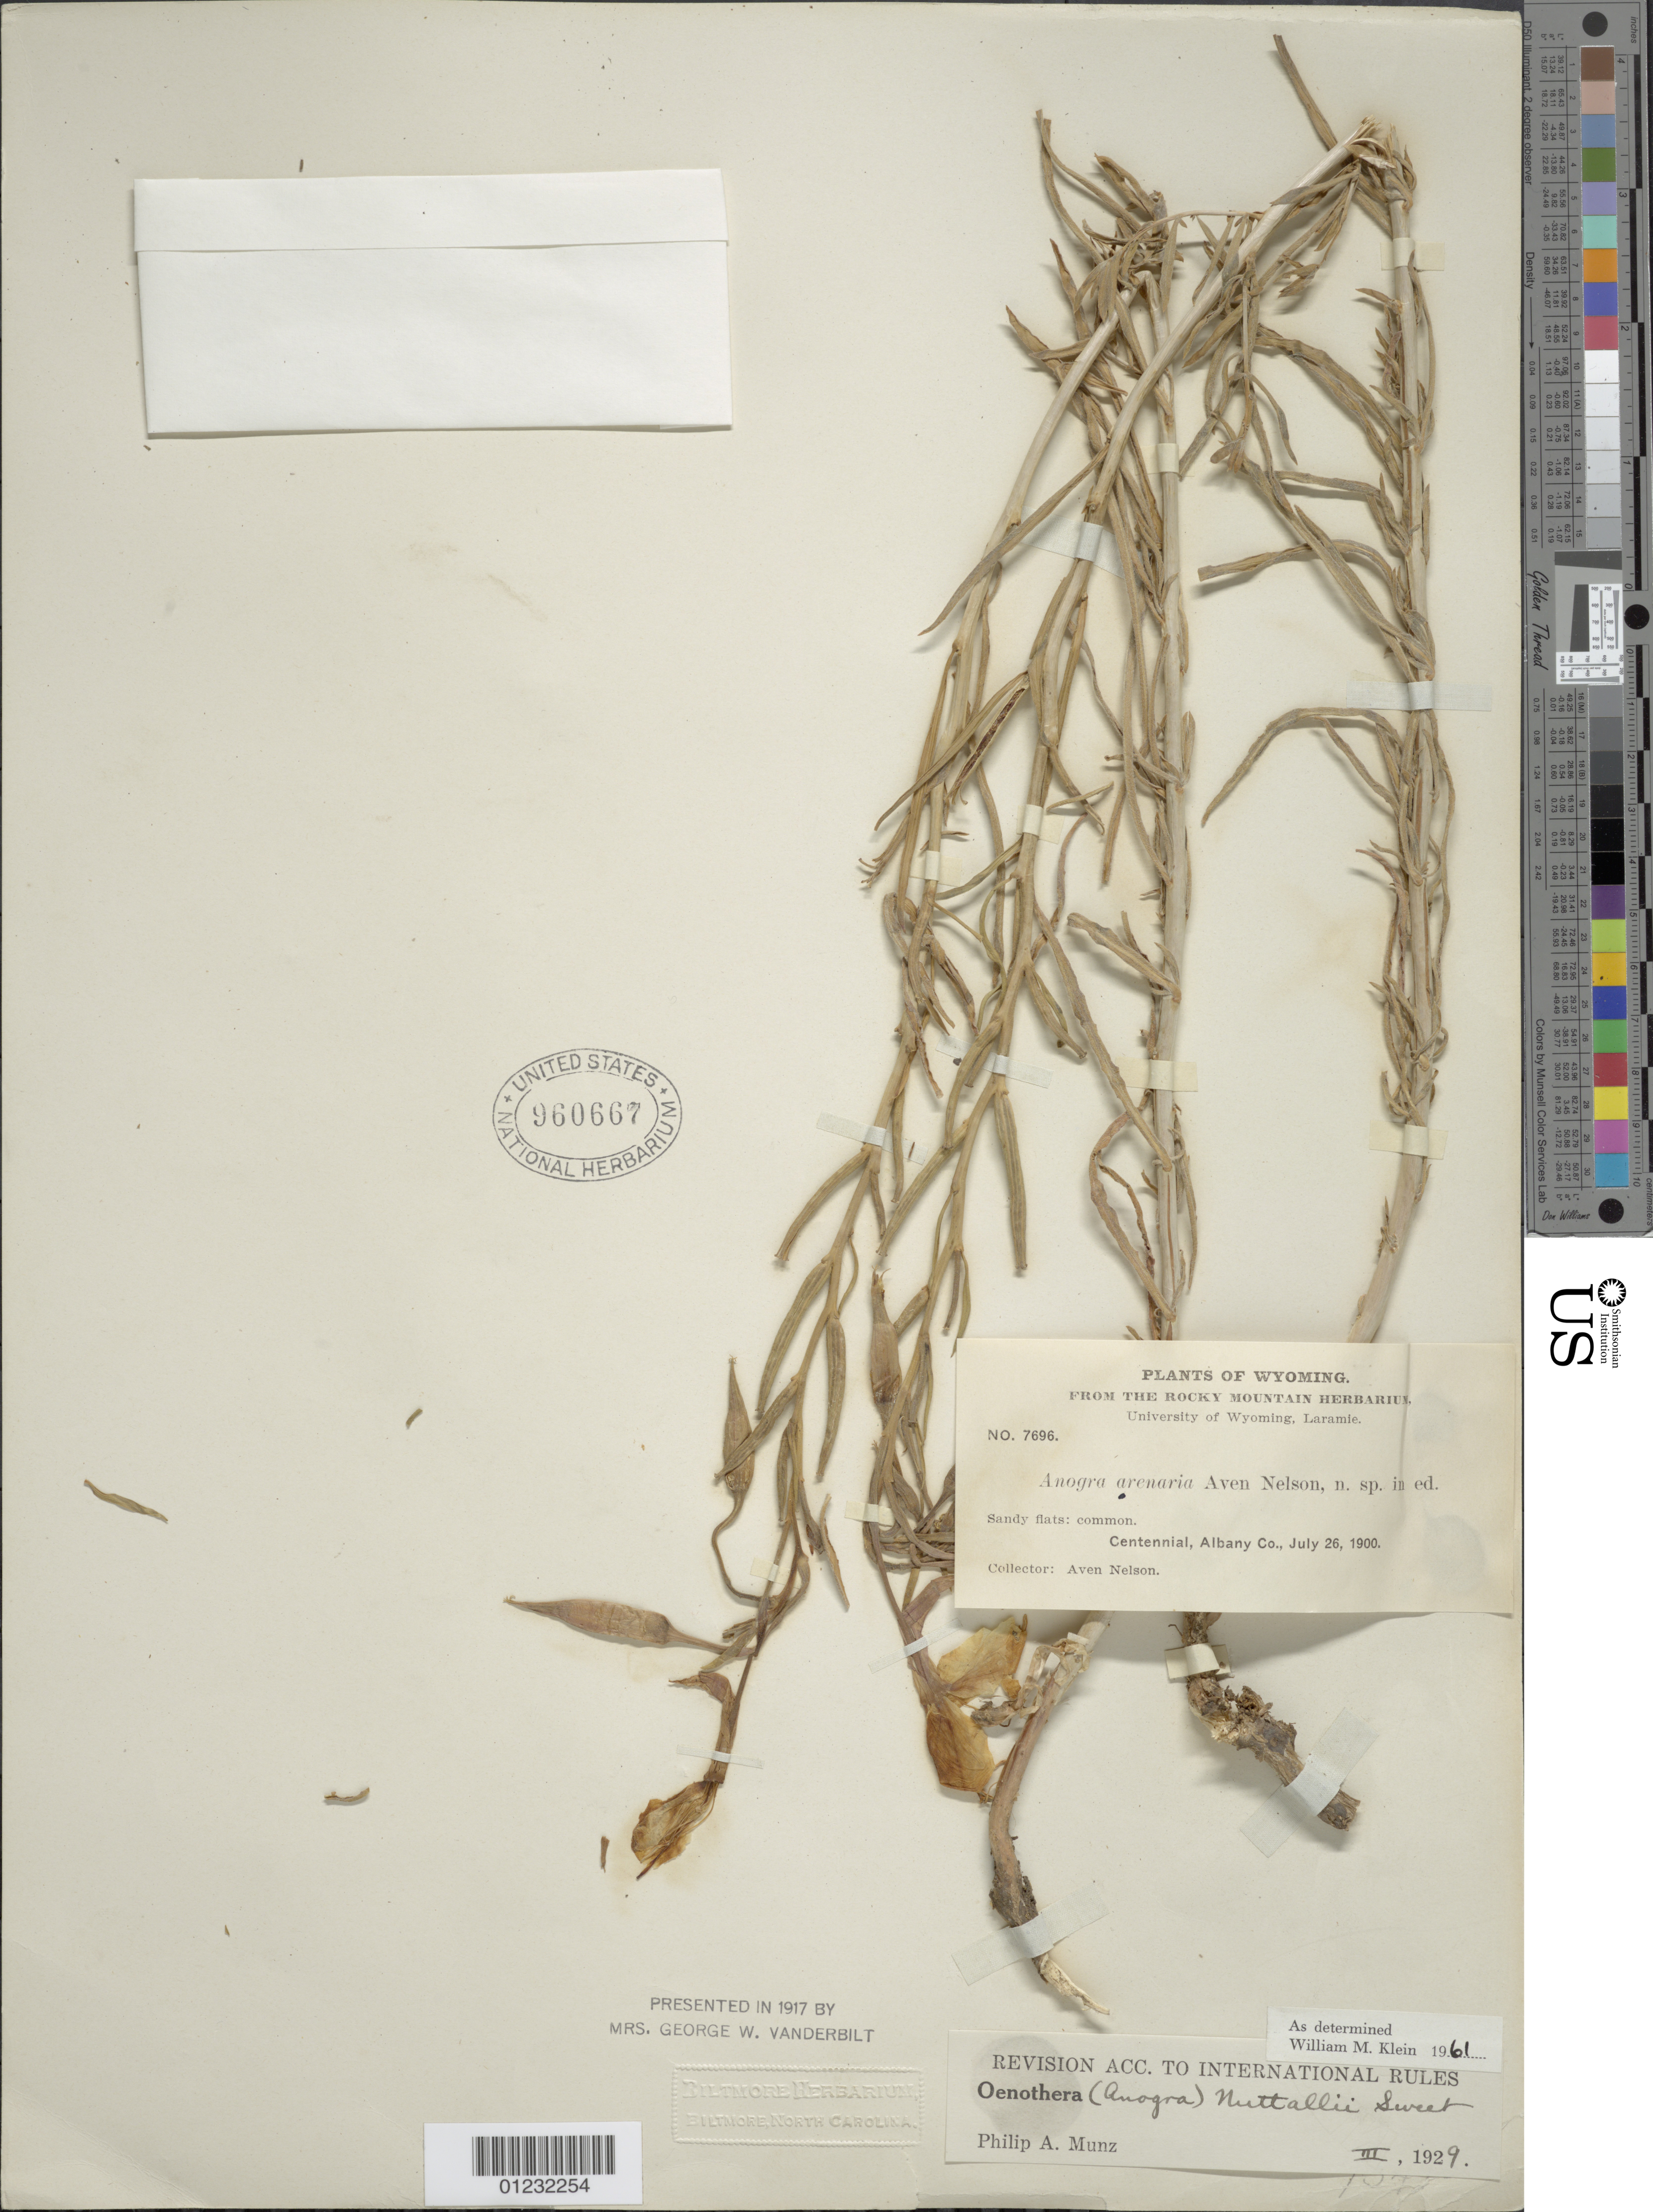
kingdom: Plantae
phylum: Tracheophyta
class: Magnoliopsida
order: Myrtales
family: Onagraceae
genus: Oenothera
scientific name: Oenothera nuttallii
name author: Sweet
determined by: Klein, W. M.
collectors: A. Nelson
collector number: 7696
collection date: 1900-07-26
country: United States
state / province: Wyoming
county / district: Albany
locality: Laramie, Centennial.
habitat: Sandy flats.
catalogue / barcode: US 960667